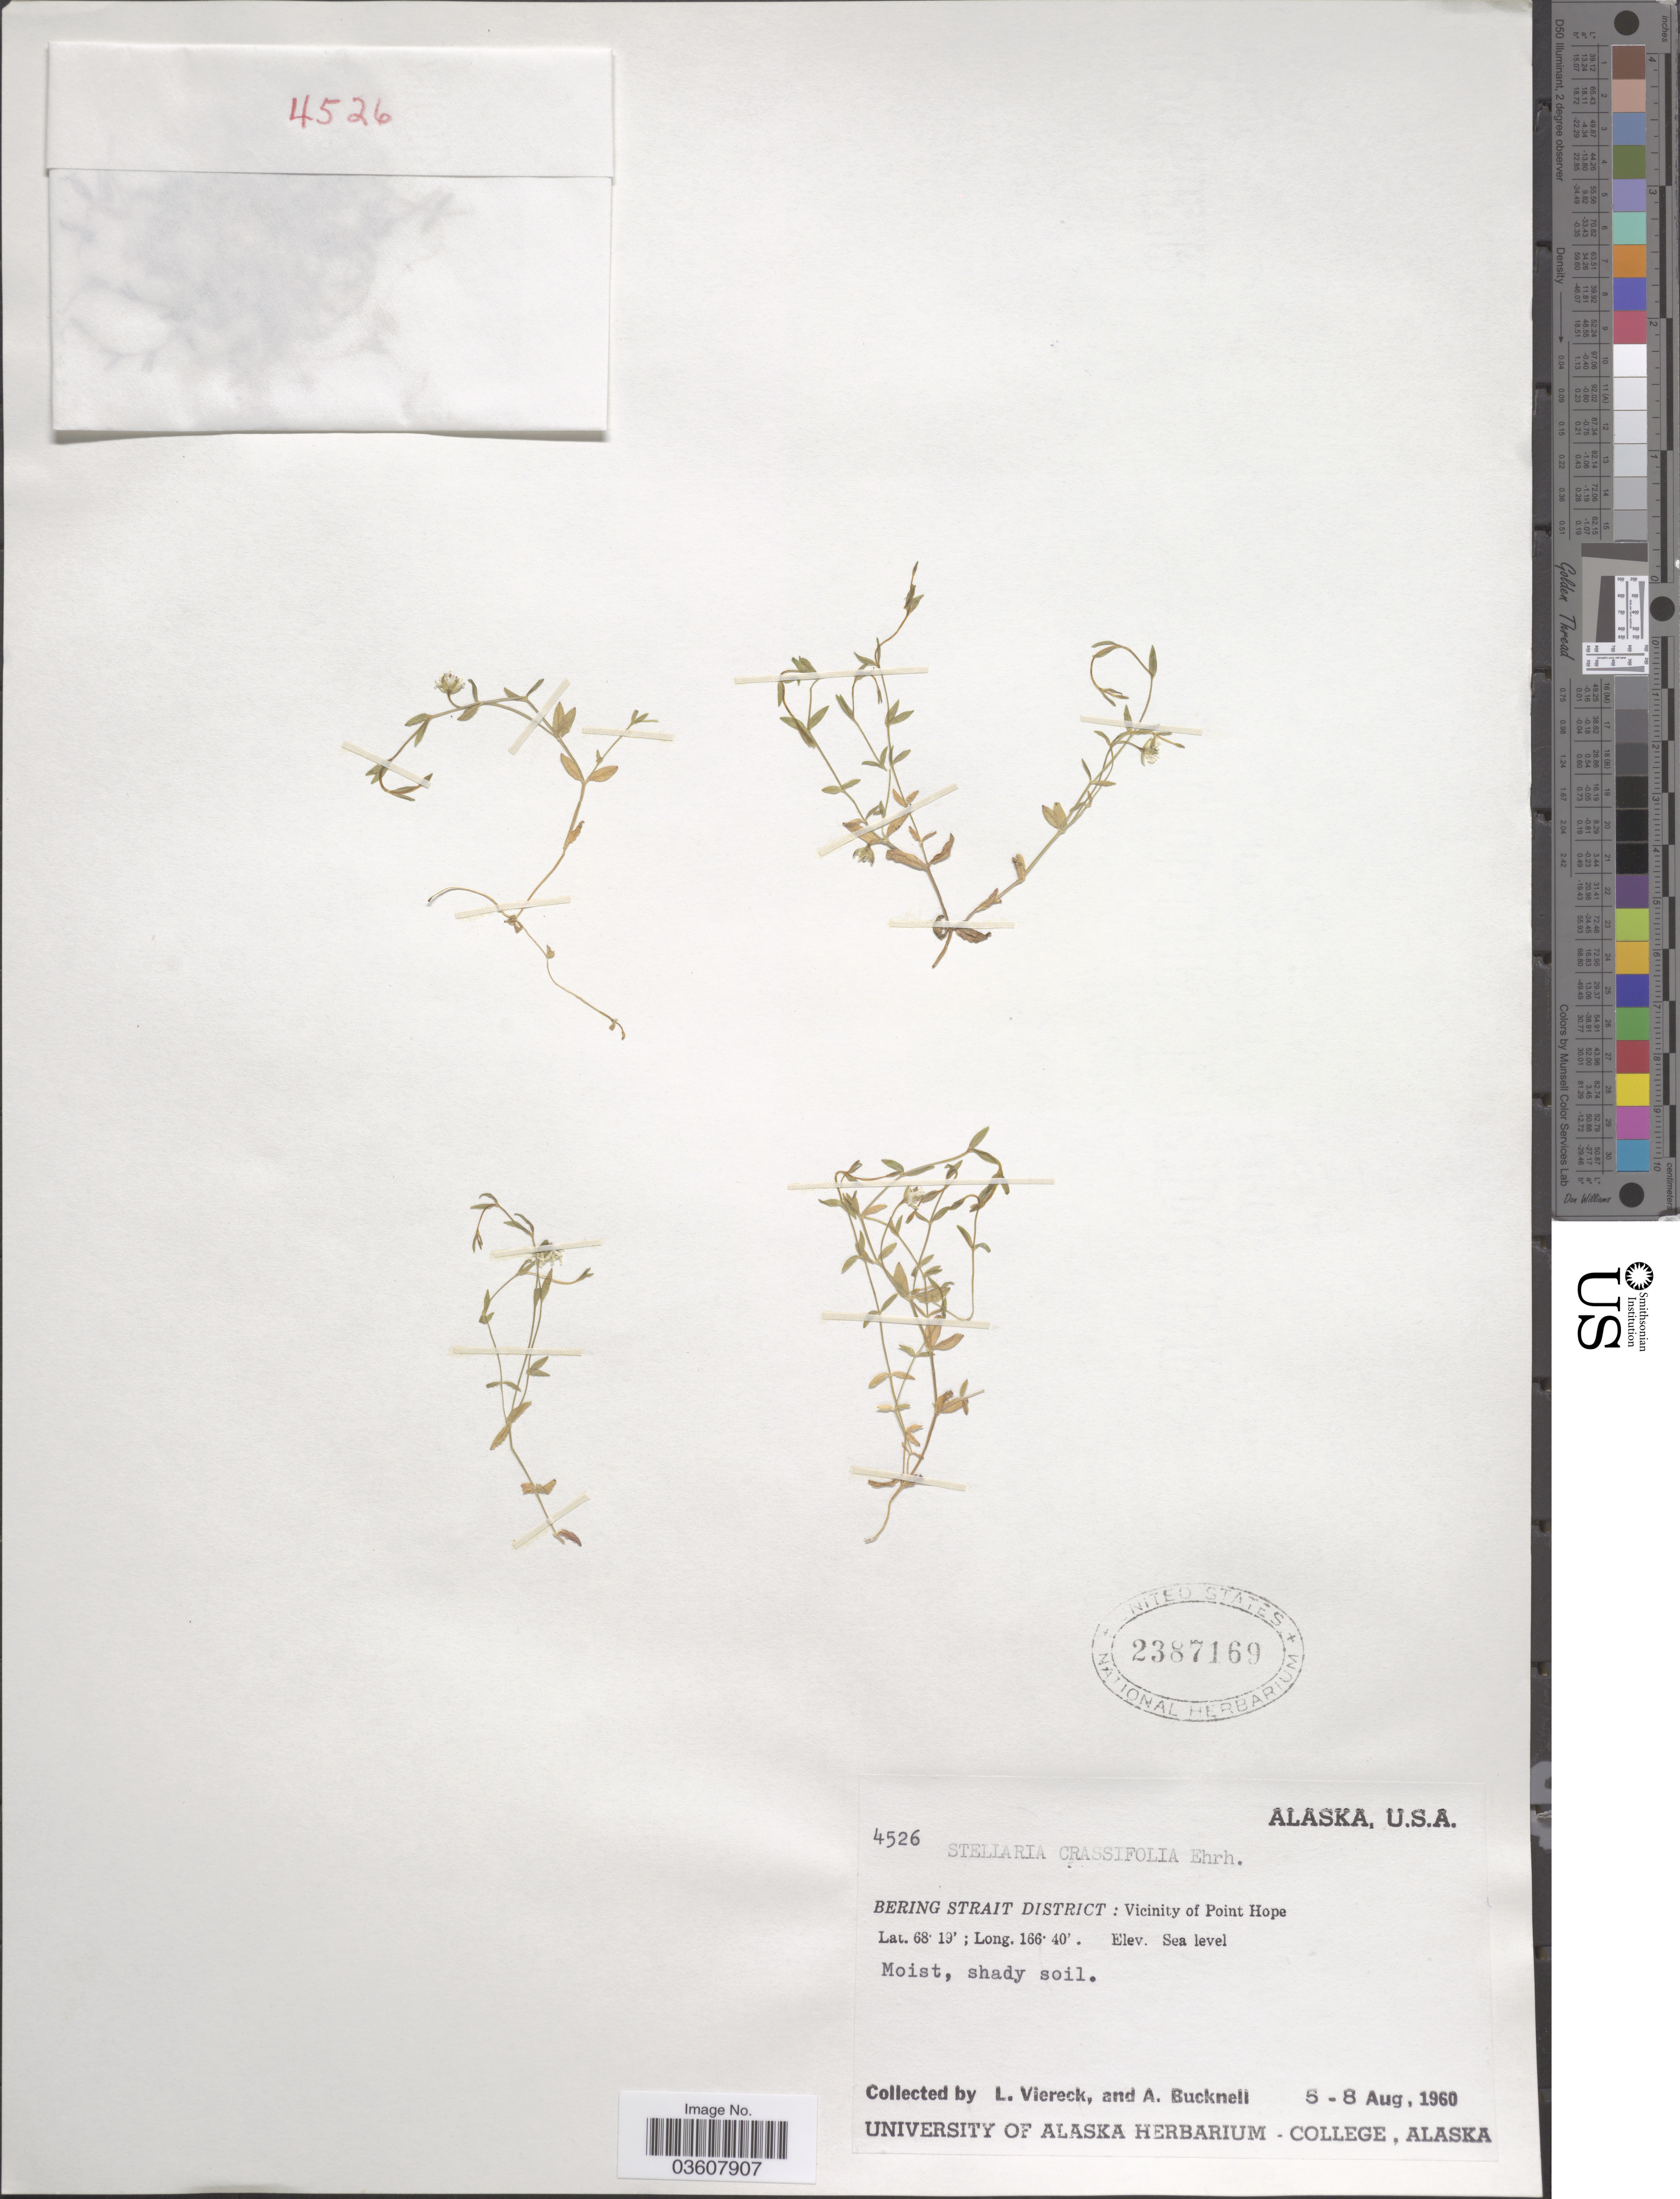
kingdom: Plantae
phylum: Tracheophyta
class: Magnoliopsida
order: Caryophyllales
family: Caryophyllaceae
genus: Stellaria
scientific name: Stellaria crassifolia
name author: Ehrh.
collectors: L. Viereck & A. Bucknell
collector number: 4526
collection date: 1960-08-05/1960-08-08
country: United States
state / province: Alaska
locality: Bering Strait District: Vicinity of Point Hope.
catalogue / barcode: US 2387169